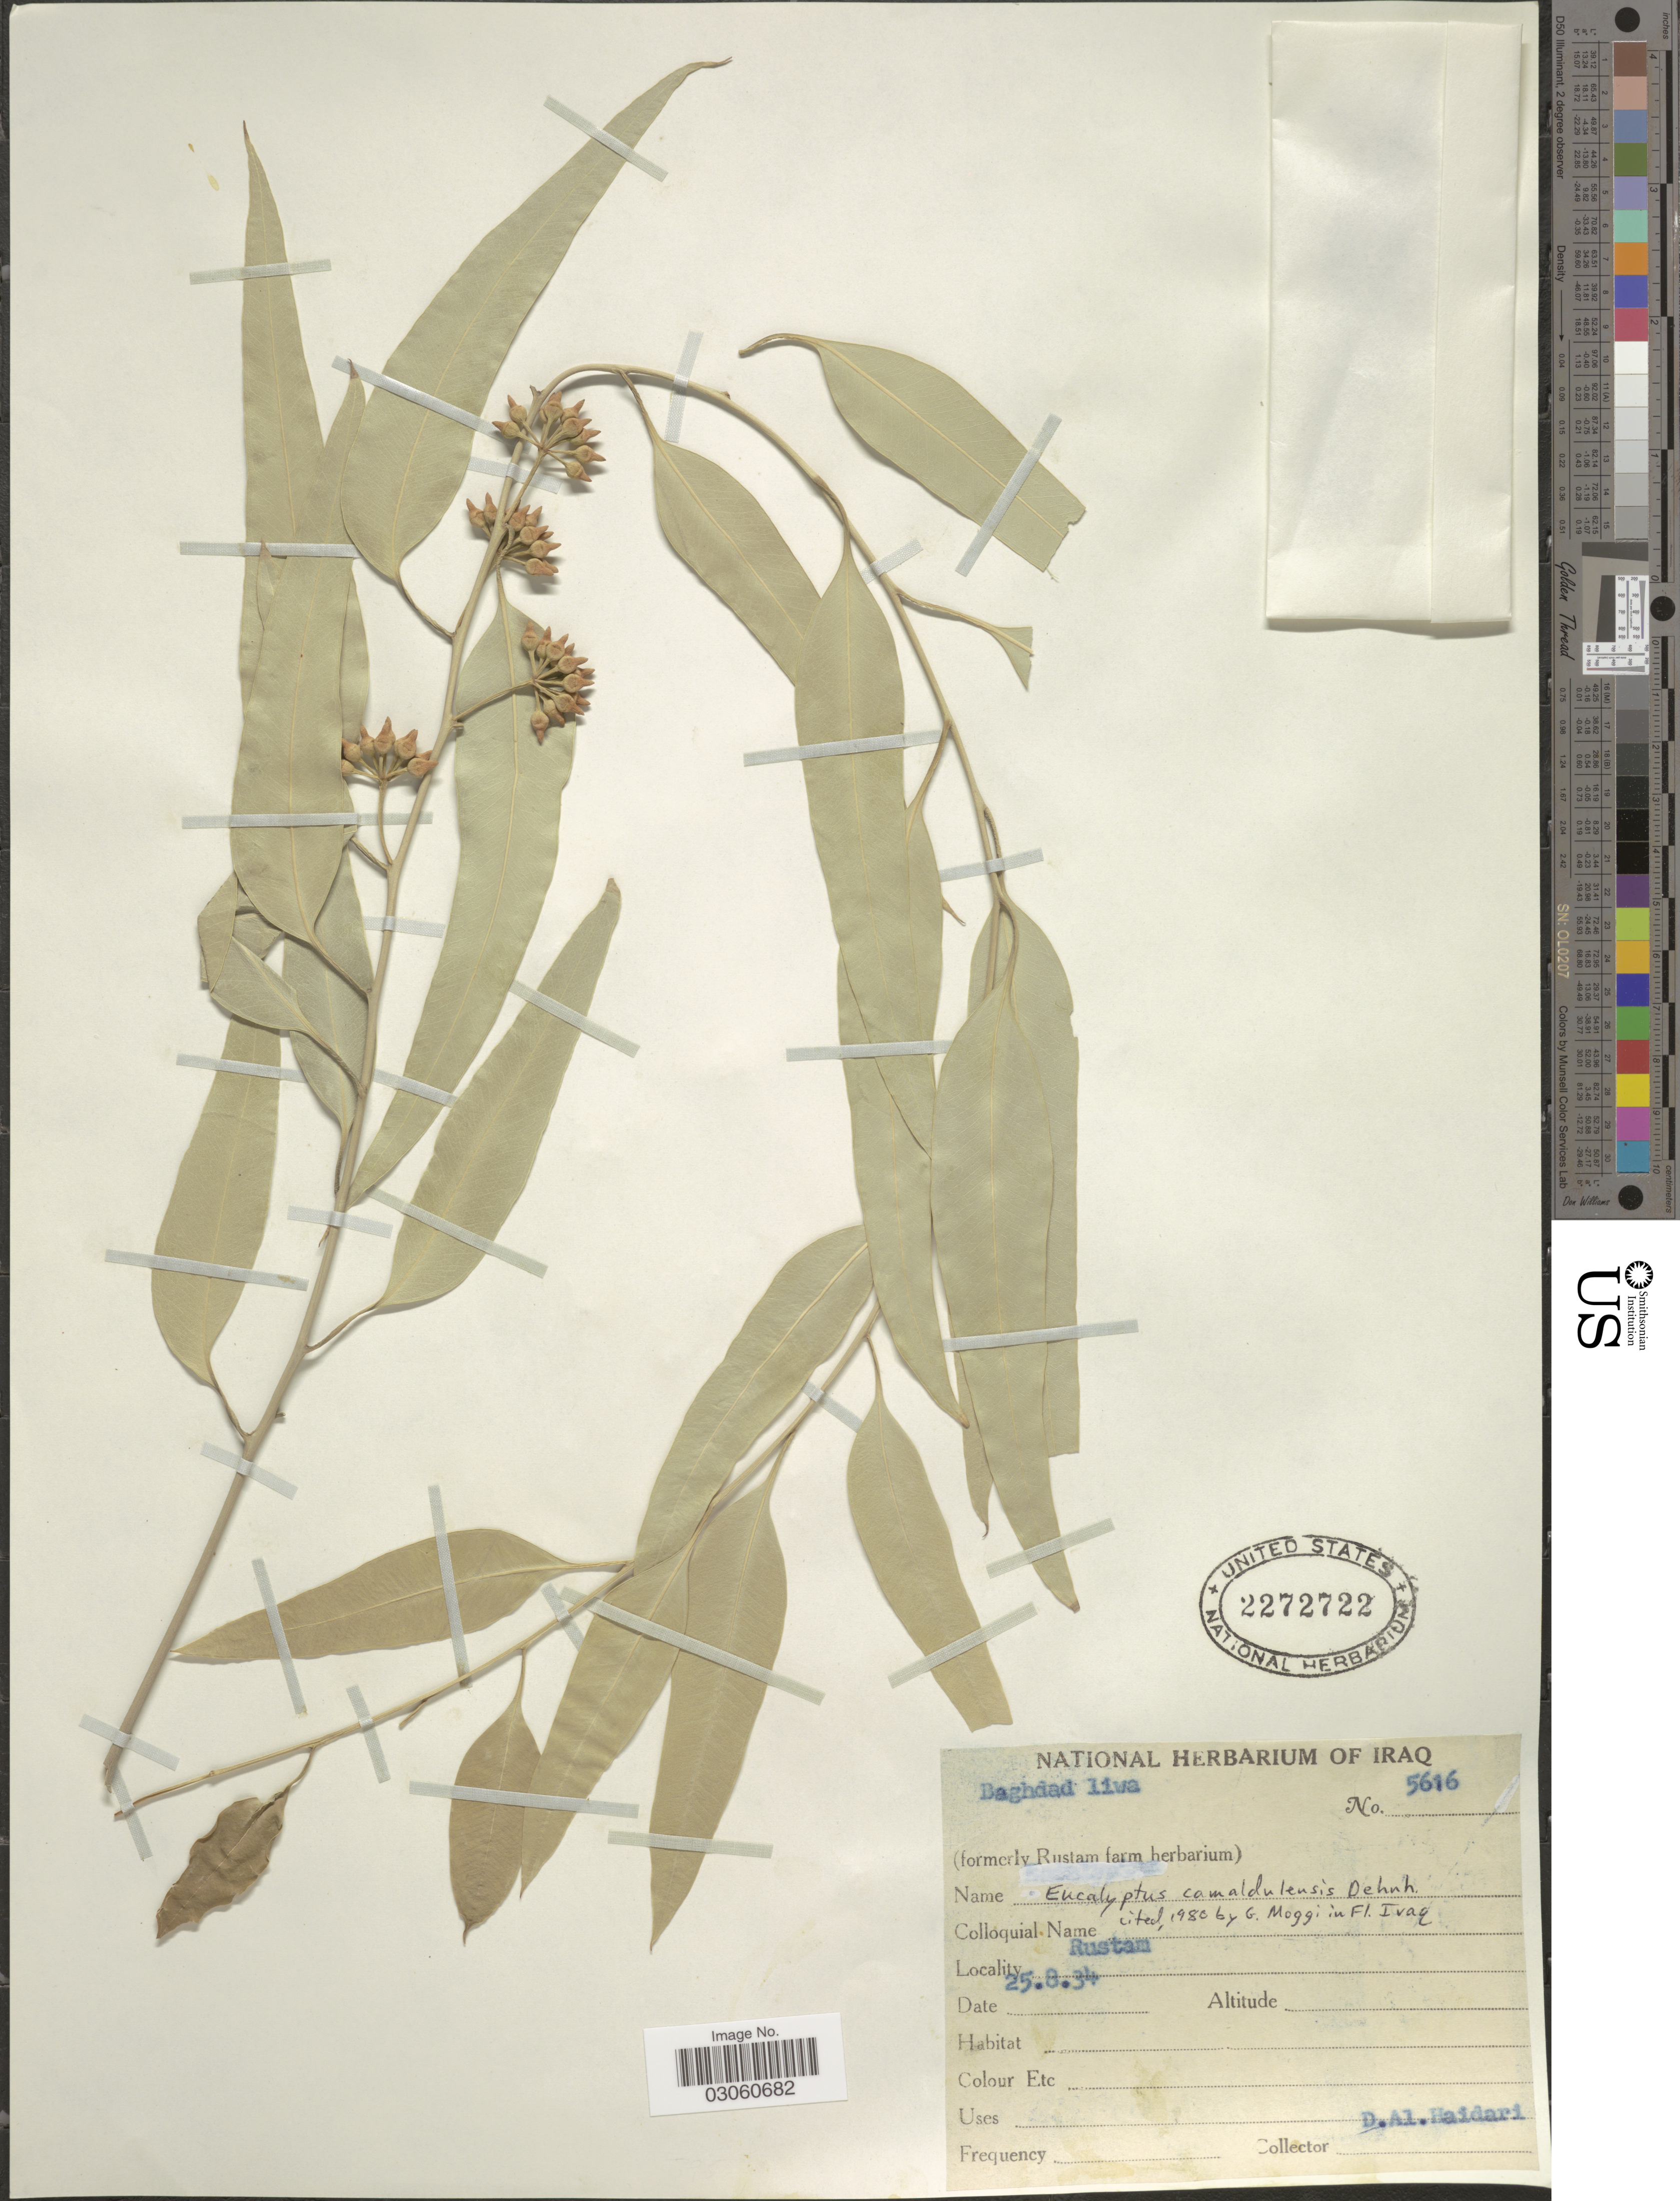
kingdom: Plantae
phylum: Tracheophyta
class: Magnoliopsida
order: Myrtales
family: Myrtaceae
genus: Eucalyptus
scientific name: Eucalyptus camaldulensis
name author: Dehnh.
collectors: D. Al Haidari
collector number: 5616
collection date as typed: Transcribed d/m/y: 25/8/34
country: Iraq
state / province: Baghdad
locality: Baghdad liwa. Rustam.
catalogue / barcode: US 2272722